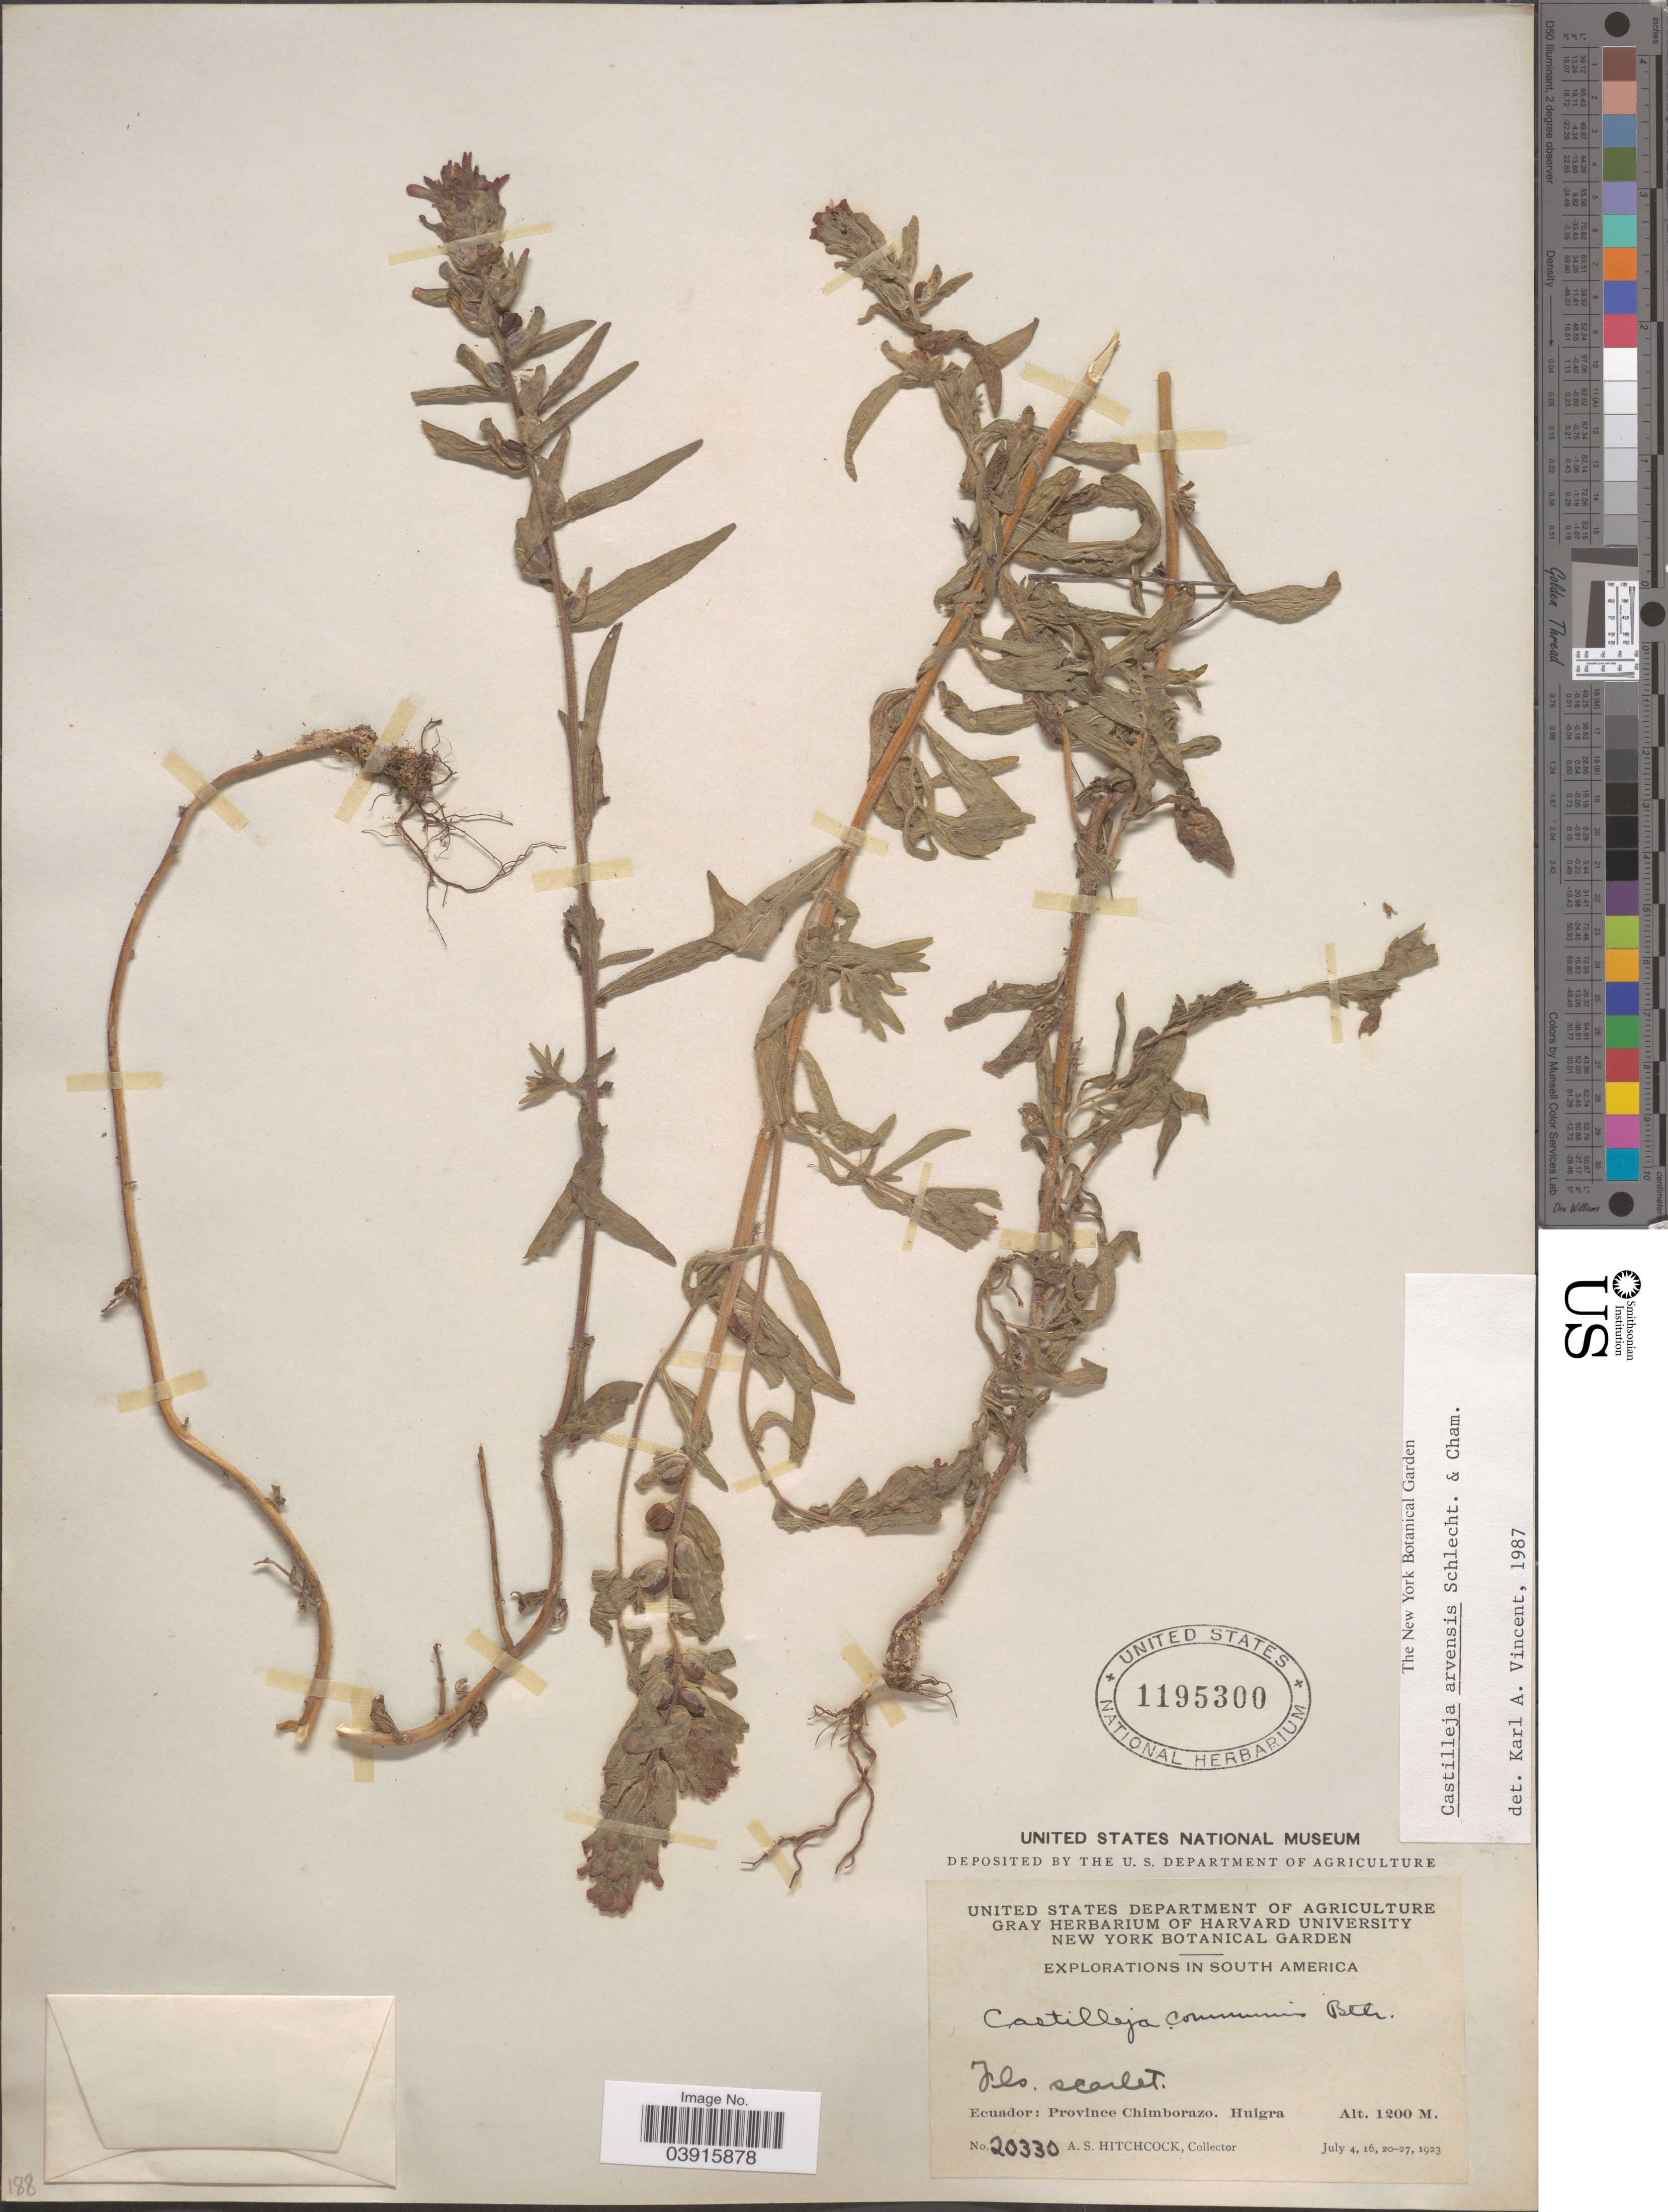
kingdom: Plantae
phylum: Tracheophyta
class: Magnoliopsida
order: Lamiales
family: Orobanchaceae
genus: Castilleja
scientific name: Castilleja arvensis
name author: Schltdl. & Cham.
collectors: A. S. Hitchcock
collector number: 20330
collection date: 1923-07-04/1923-07-27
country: Ecuador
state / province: Chimborazo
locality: Huigra.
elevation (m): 1200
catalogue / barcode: US 1195300